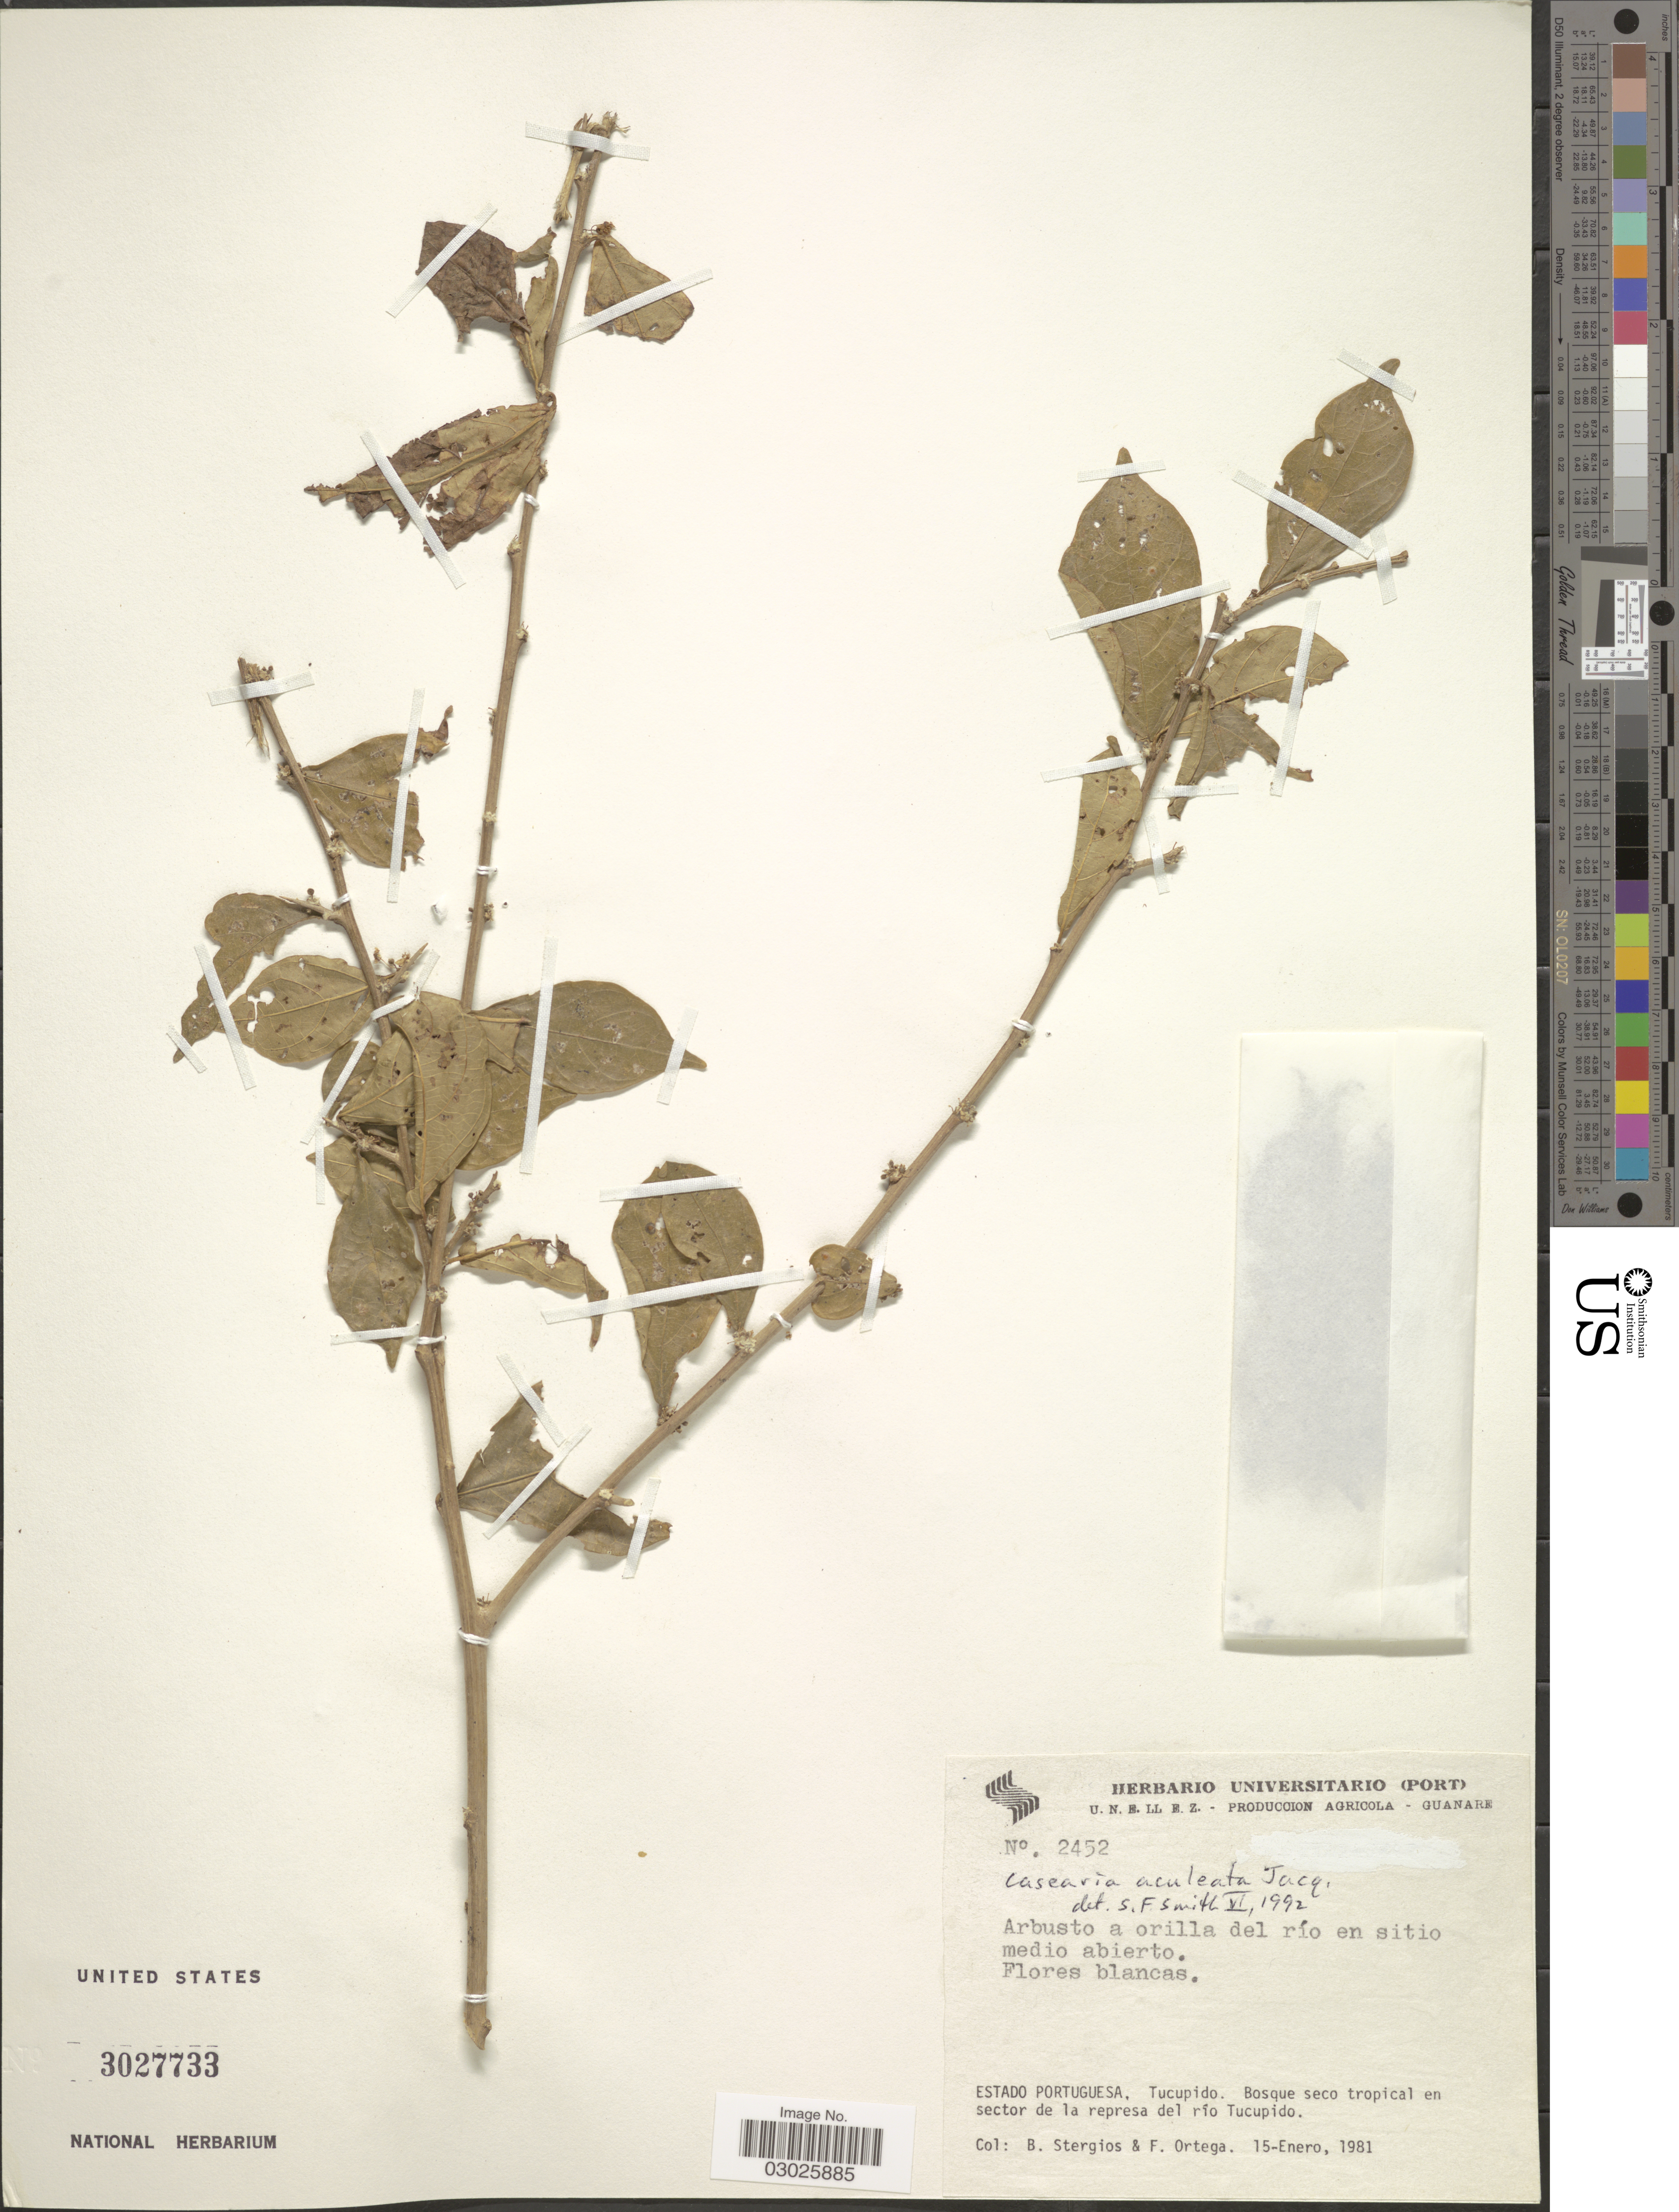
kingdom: Plantae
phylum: Tracheophyta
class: Magnoliopsida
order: Malpighiales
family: Salicaceae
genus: Casearia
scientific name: Casearia aculeata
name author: Jacq.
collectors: B. G. Stergios & F. J. Ortega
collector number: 2452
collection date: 1981-01-15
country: Venezuela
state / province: Portuguesa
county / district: Tucupido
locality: Represa del río Tucupido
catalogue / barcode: US 3027733